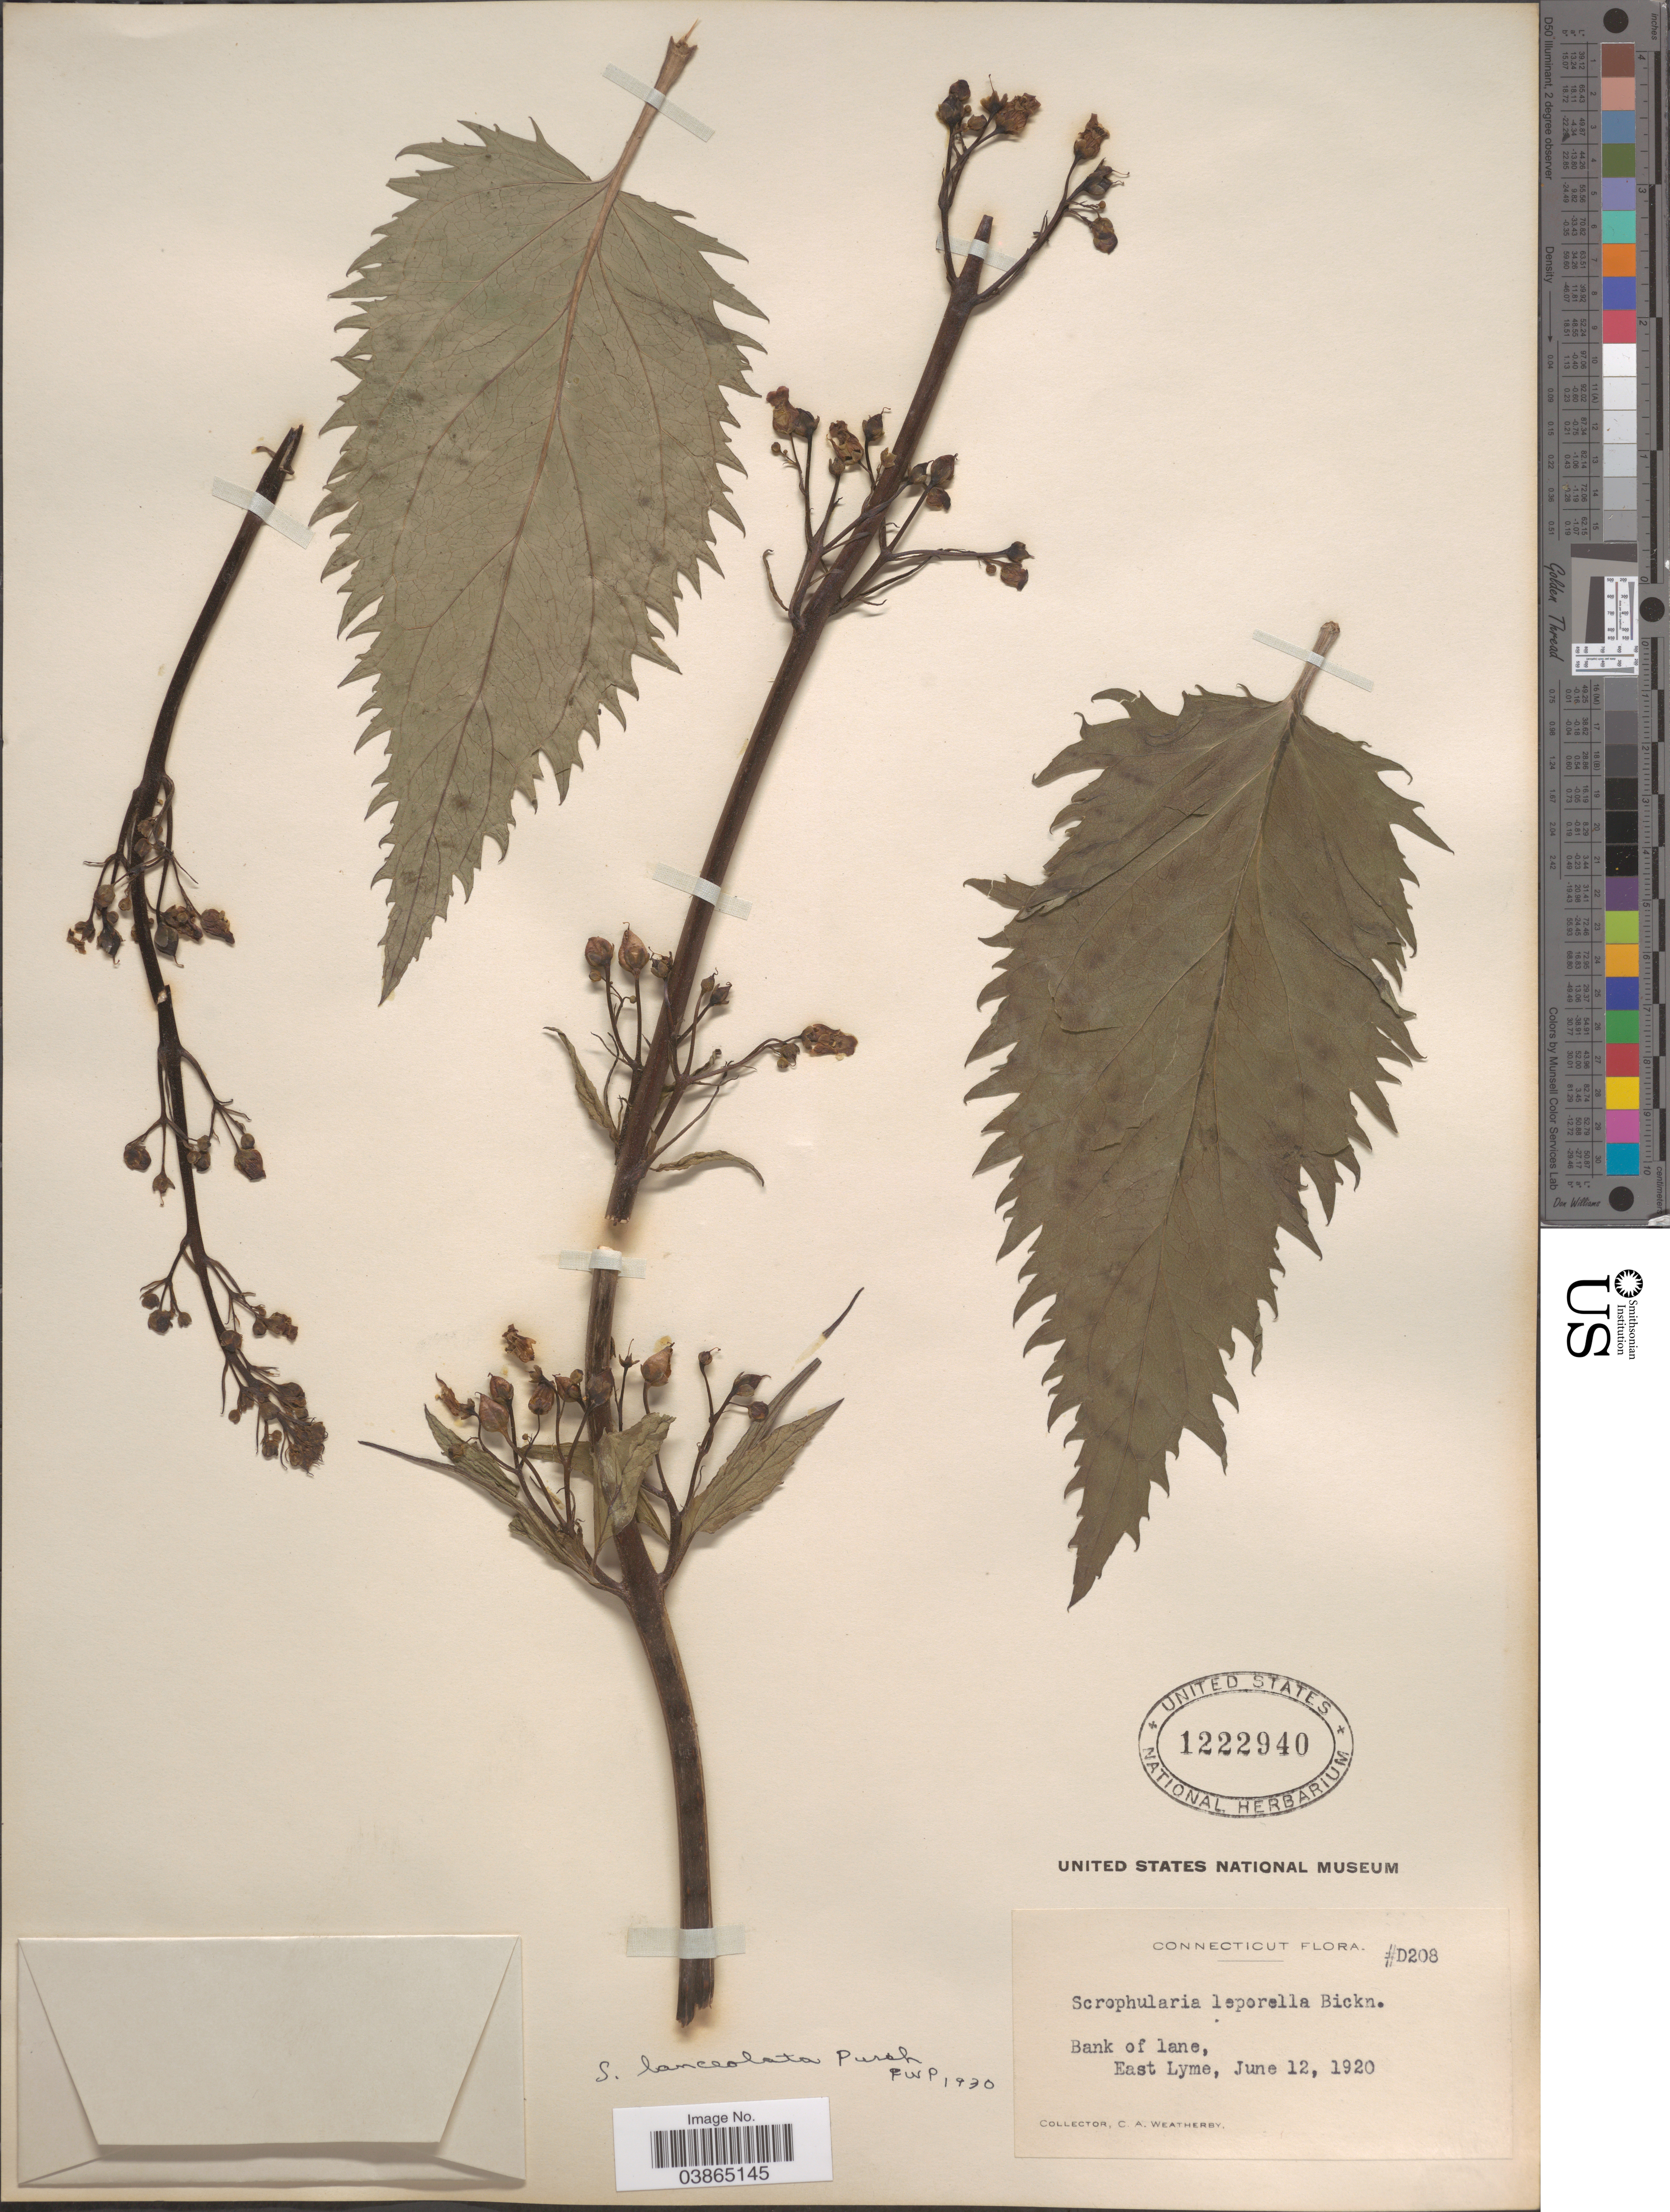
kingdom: Plantae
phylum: Tracheophyta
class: Magnoliopsida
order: Lamiales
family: Scrophulariaceae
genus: Scrophularia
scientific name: Scrophularia lanceolata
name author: Pursh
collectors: C. A. Weatherby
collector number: D208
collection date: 1920-06-12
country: United States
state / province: Connecticut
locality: Bank of lane, East Lyme.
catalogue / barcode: US 1222940